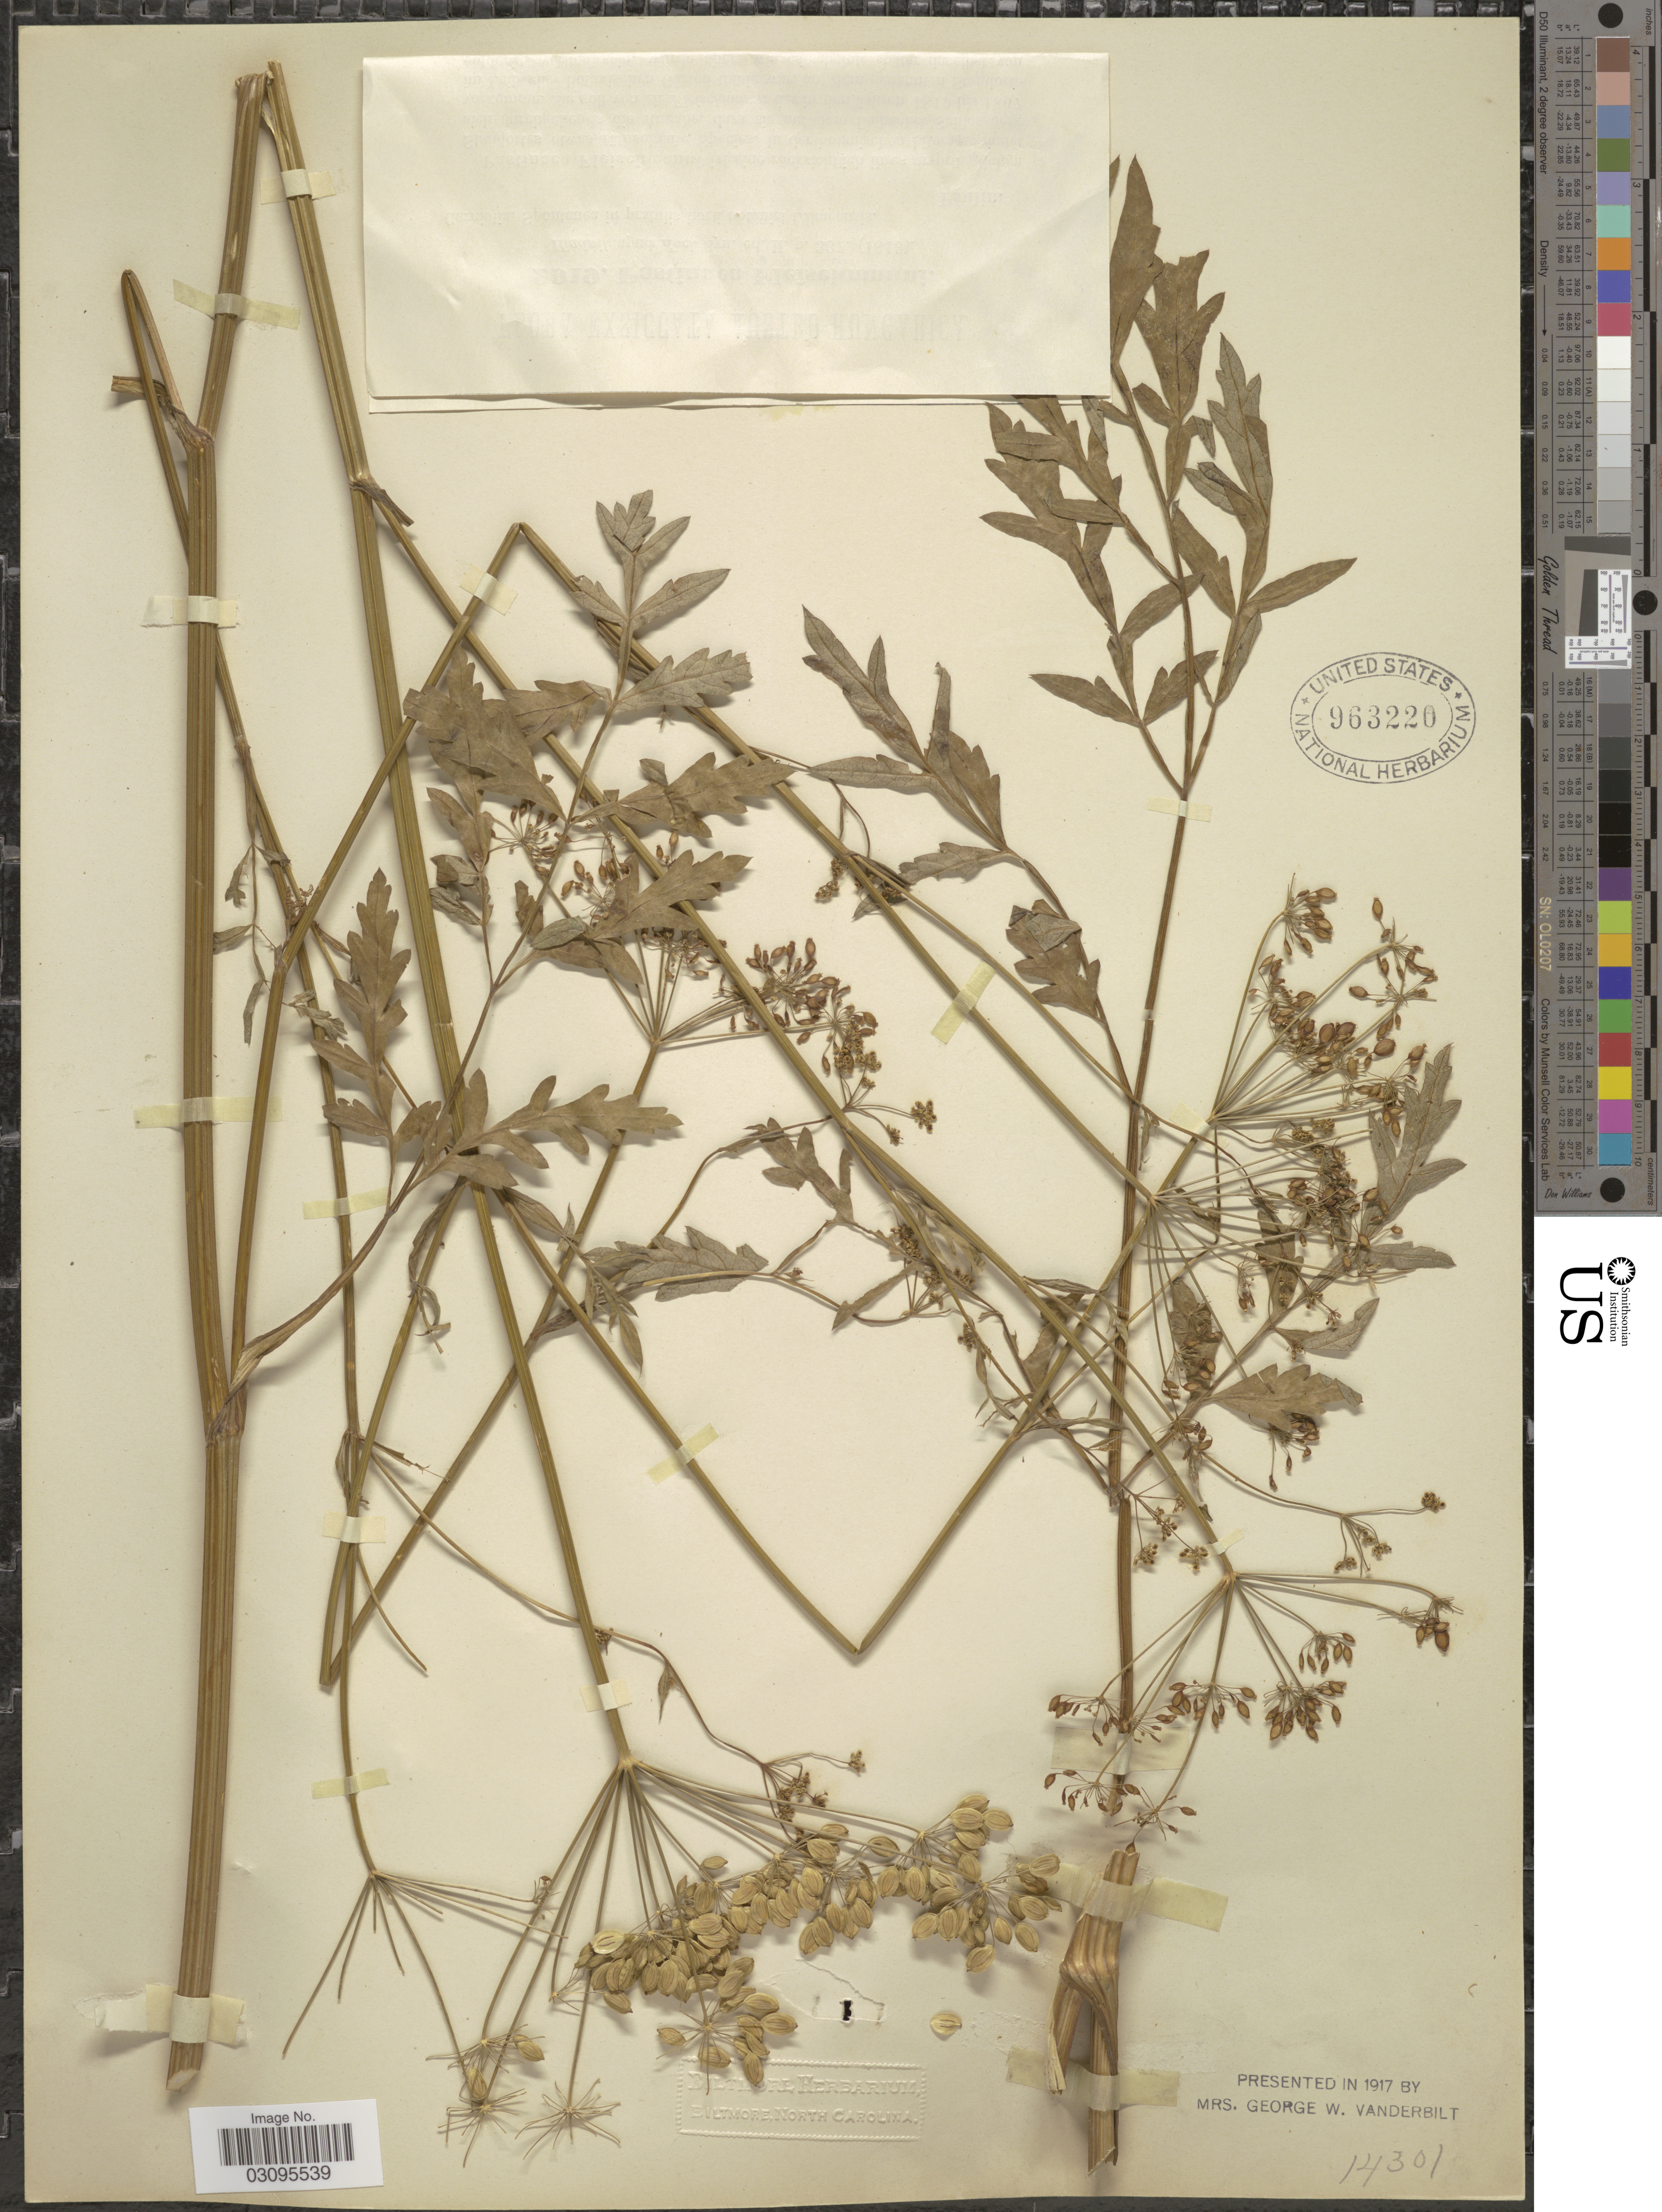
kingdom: Plantae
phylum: Tracheophyta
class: Magnoliopsida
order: Apiales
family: Apiaceae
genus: Pastinaca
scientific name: Pastinaca fleischmannii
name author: Hladnik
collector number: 14301?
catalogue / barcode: US 963220